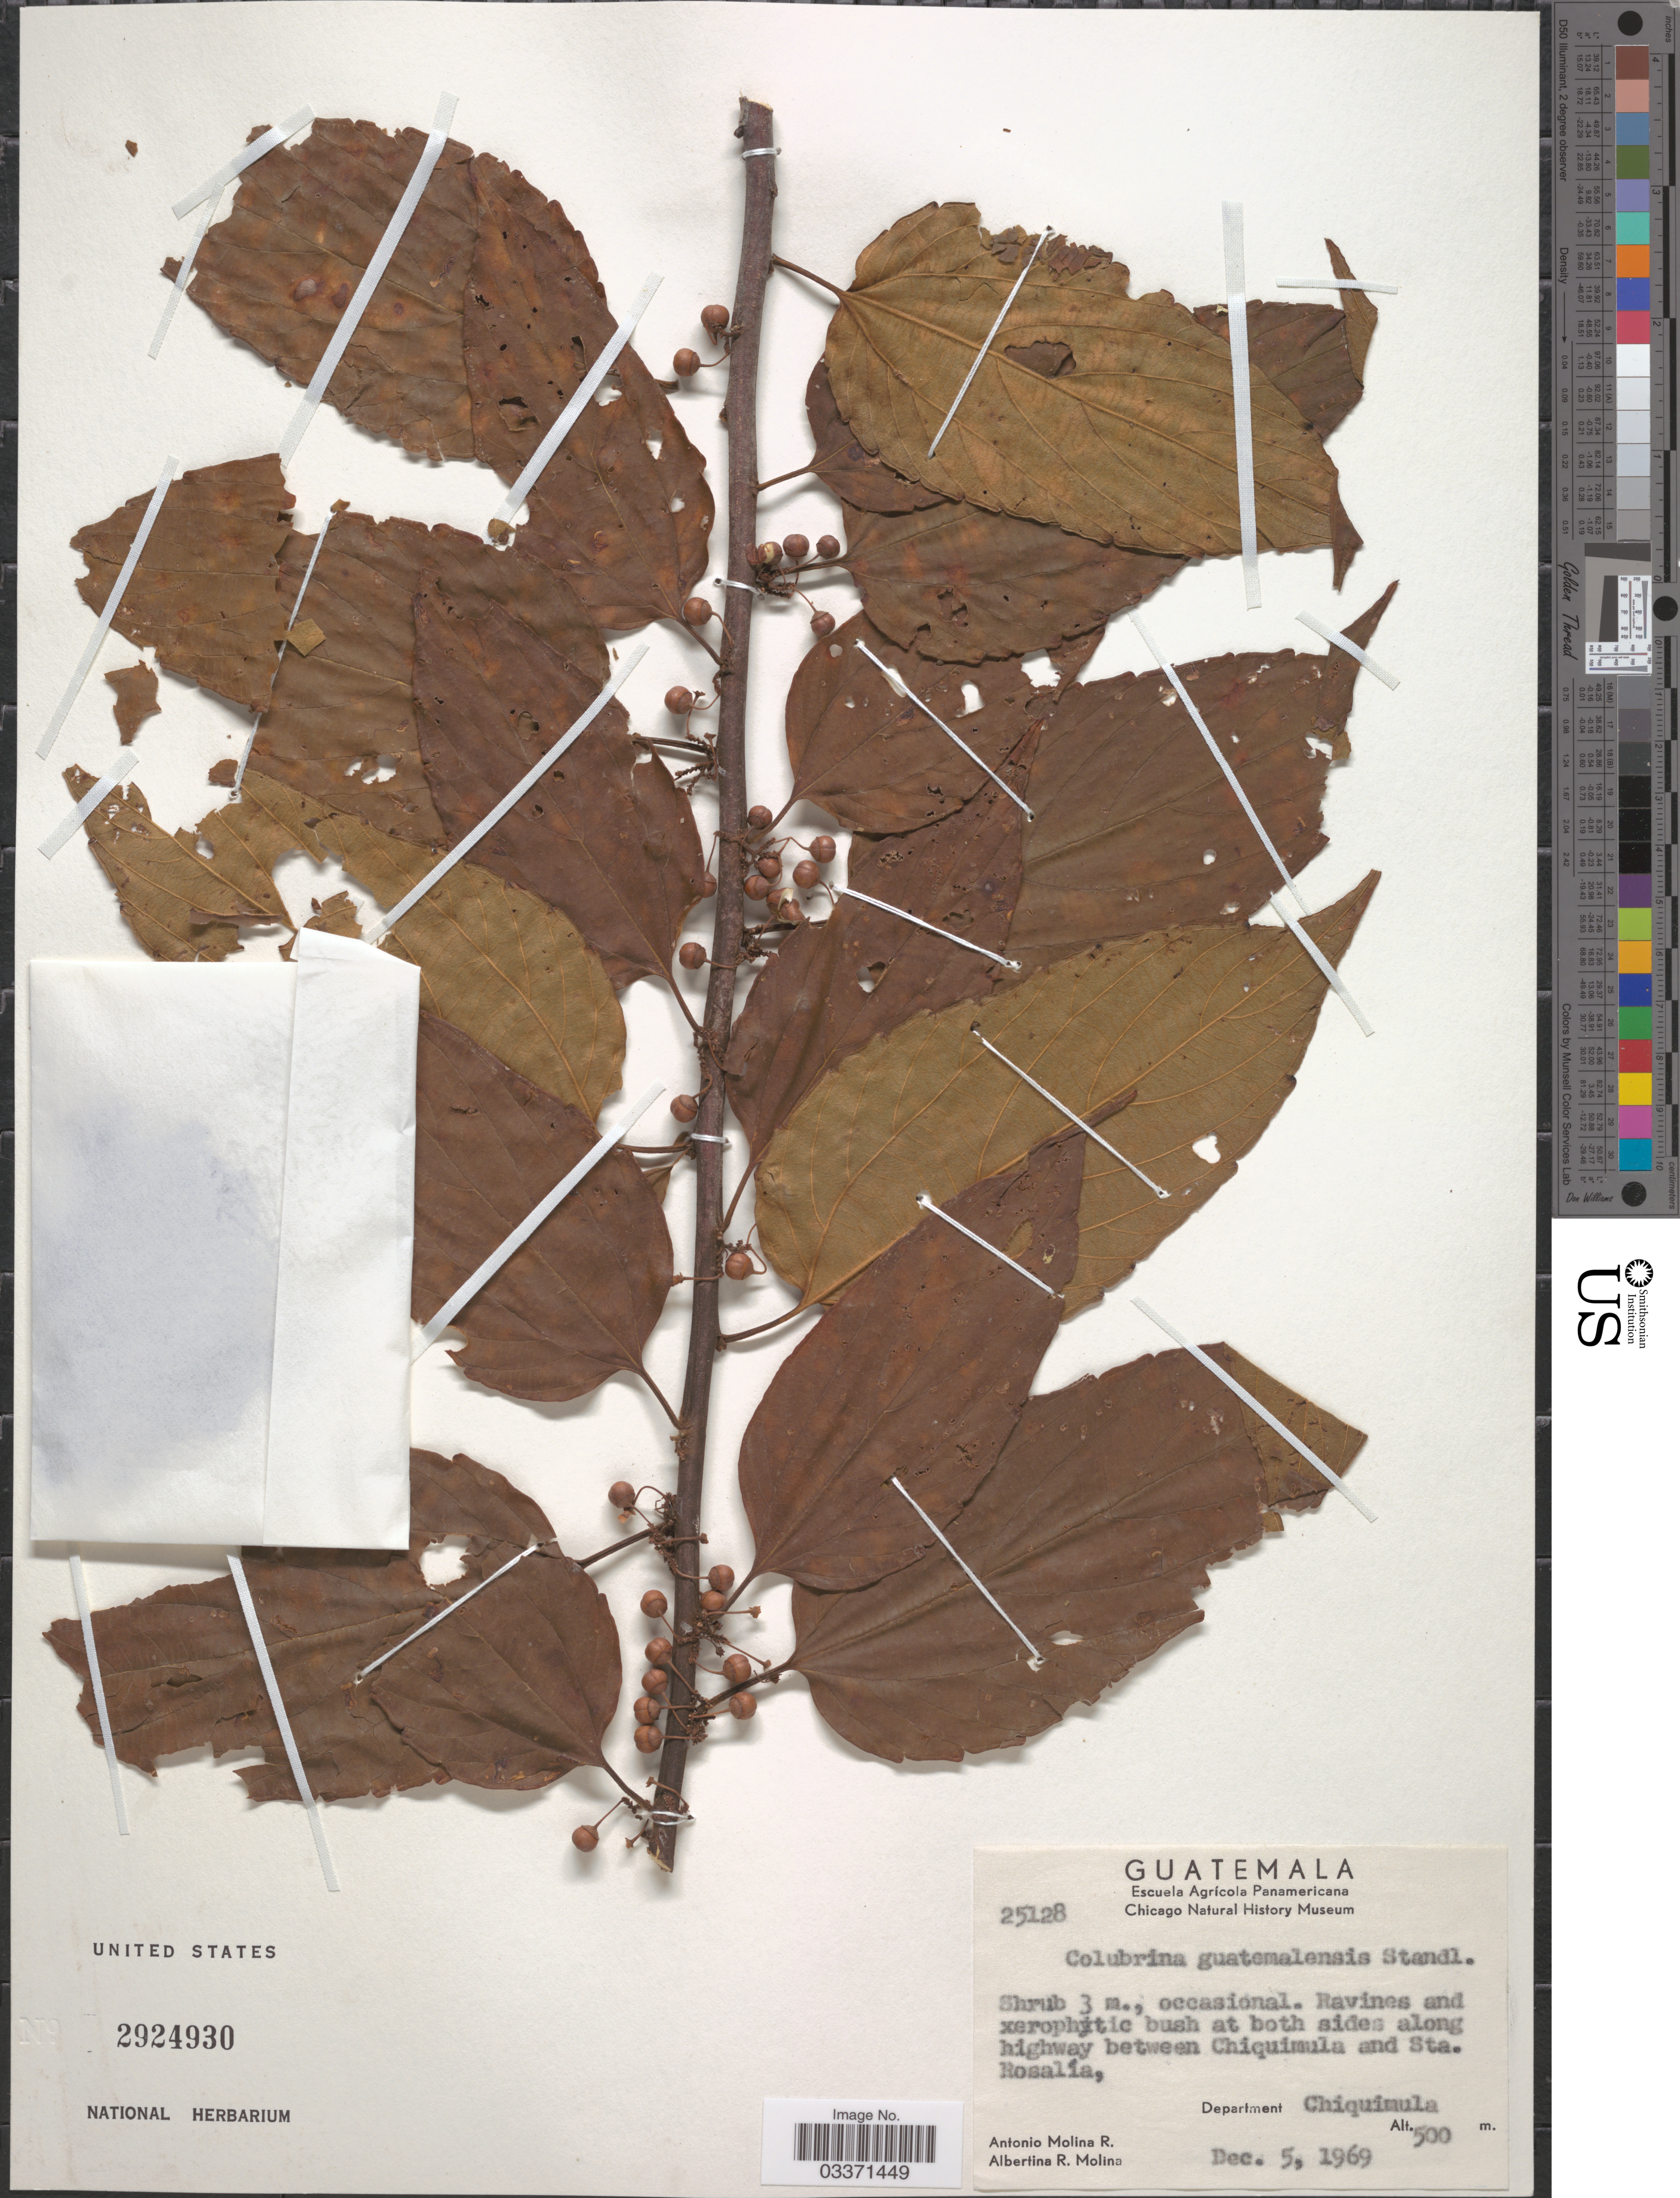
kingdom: Plantae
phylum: Tracheophyta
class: Magnoliopsida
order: Rosales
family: Rhamnaceae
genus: Colubrina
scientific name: Colubrina triflora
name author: Brongn. ex Sweet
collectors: A. Molina R. & A. R. Molina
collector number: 25128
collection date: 1969-12-05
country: Guatemala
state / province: Chiquimula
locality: Ravines and xerophytic bush at both sides along highway between Chiquimula and Sta. Rosalía, Department Chiquimula.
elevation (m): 500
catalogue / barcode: US 2924930